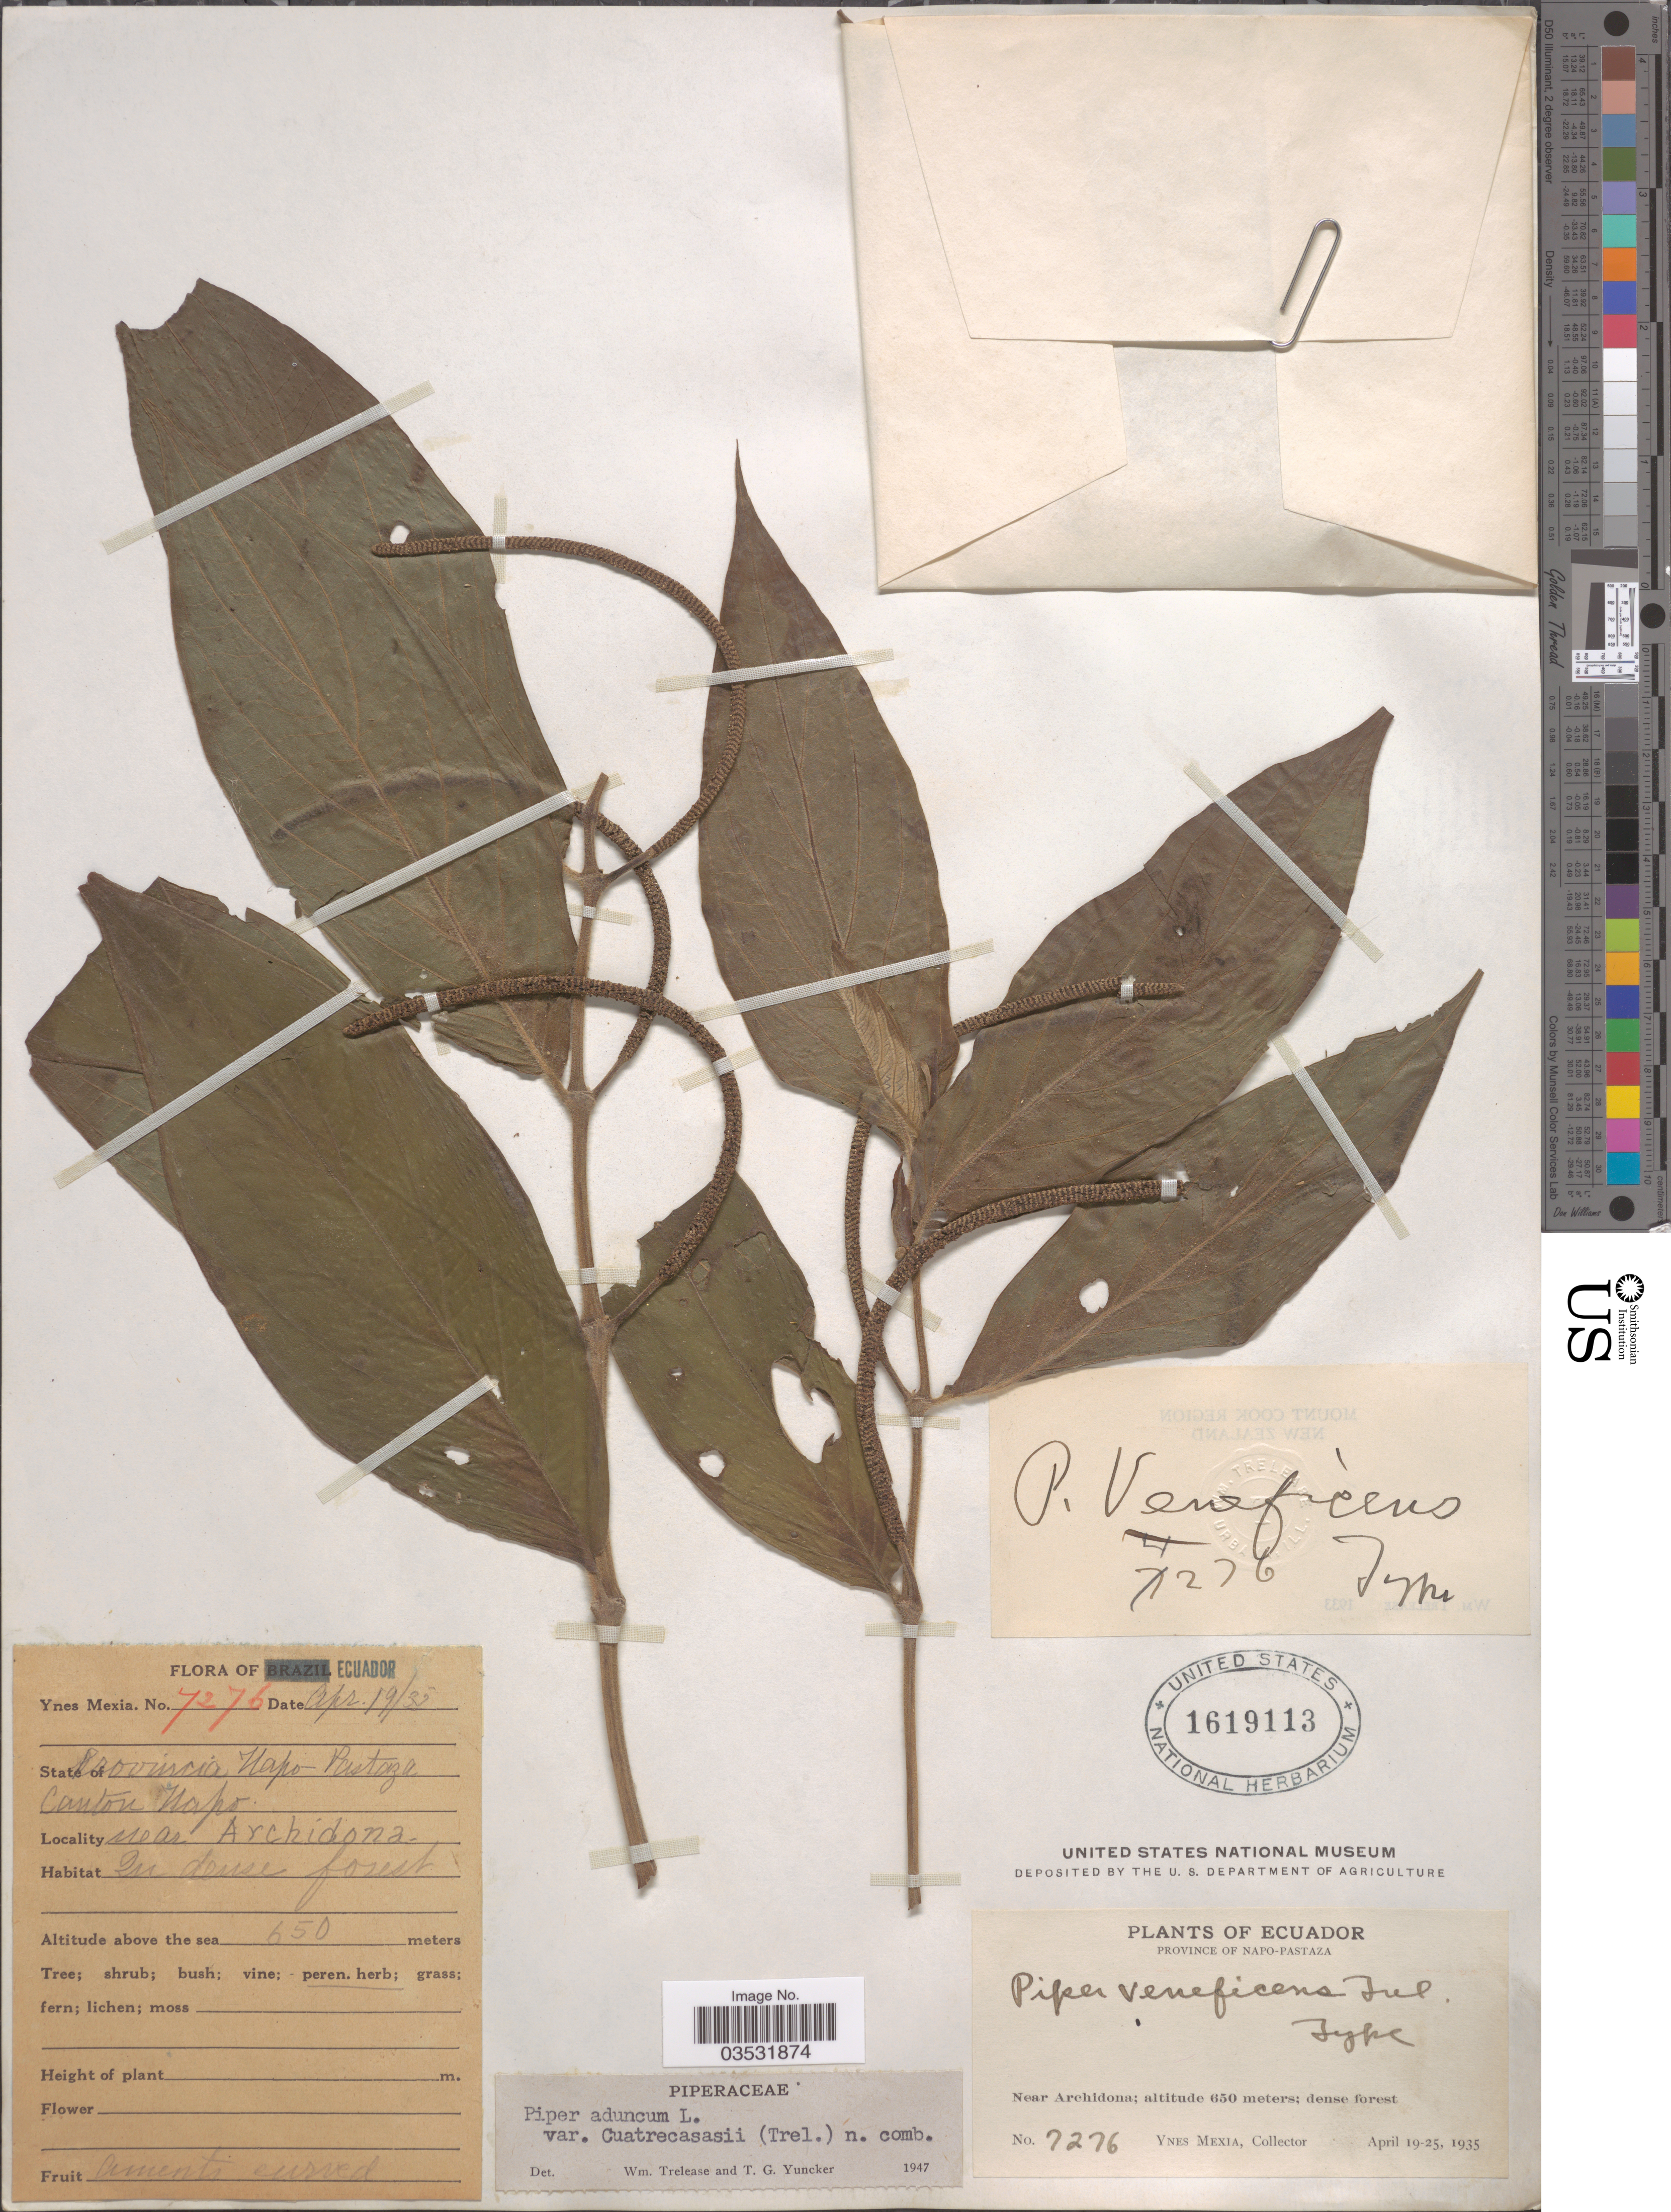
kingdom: Plantae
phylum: Tracheophyta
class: Magnoliopsida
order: Piperales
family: Piperaceae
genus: Piper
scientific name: Piper aduncum var. aduncum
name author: L.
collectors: Y. Mexia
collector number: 7276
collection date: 1935-04-19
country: Ecuador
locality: Province of Napo-Pastaza. Near Archidona. Canton Napo.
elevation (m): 650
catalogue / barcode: US 1619113